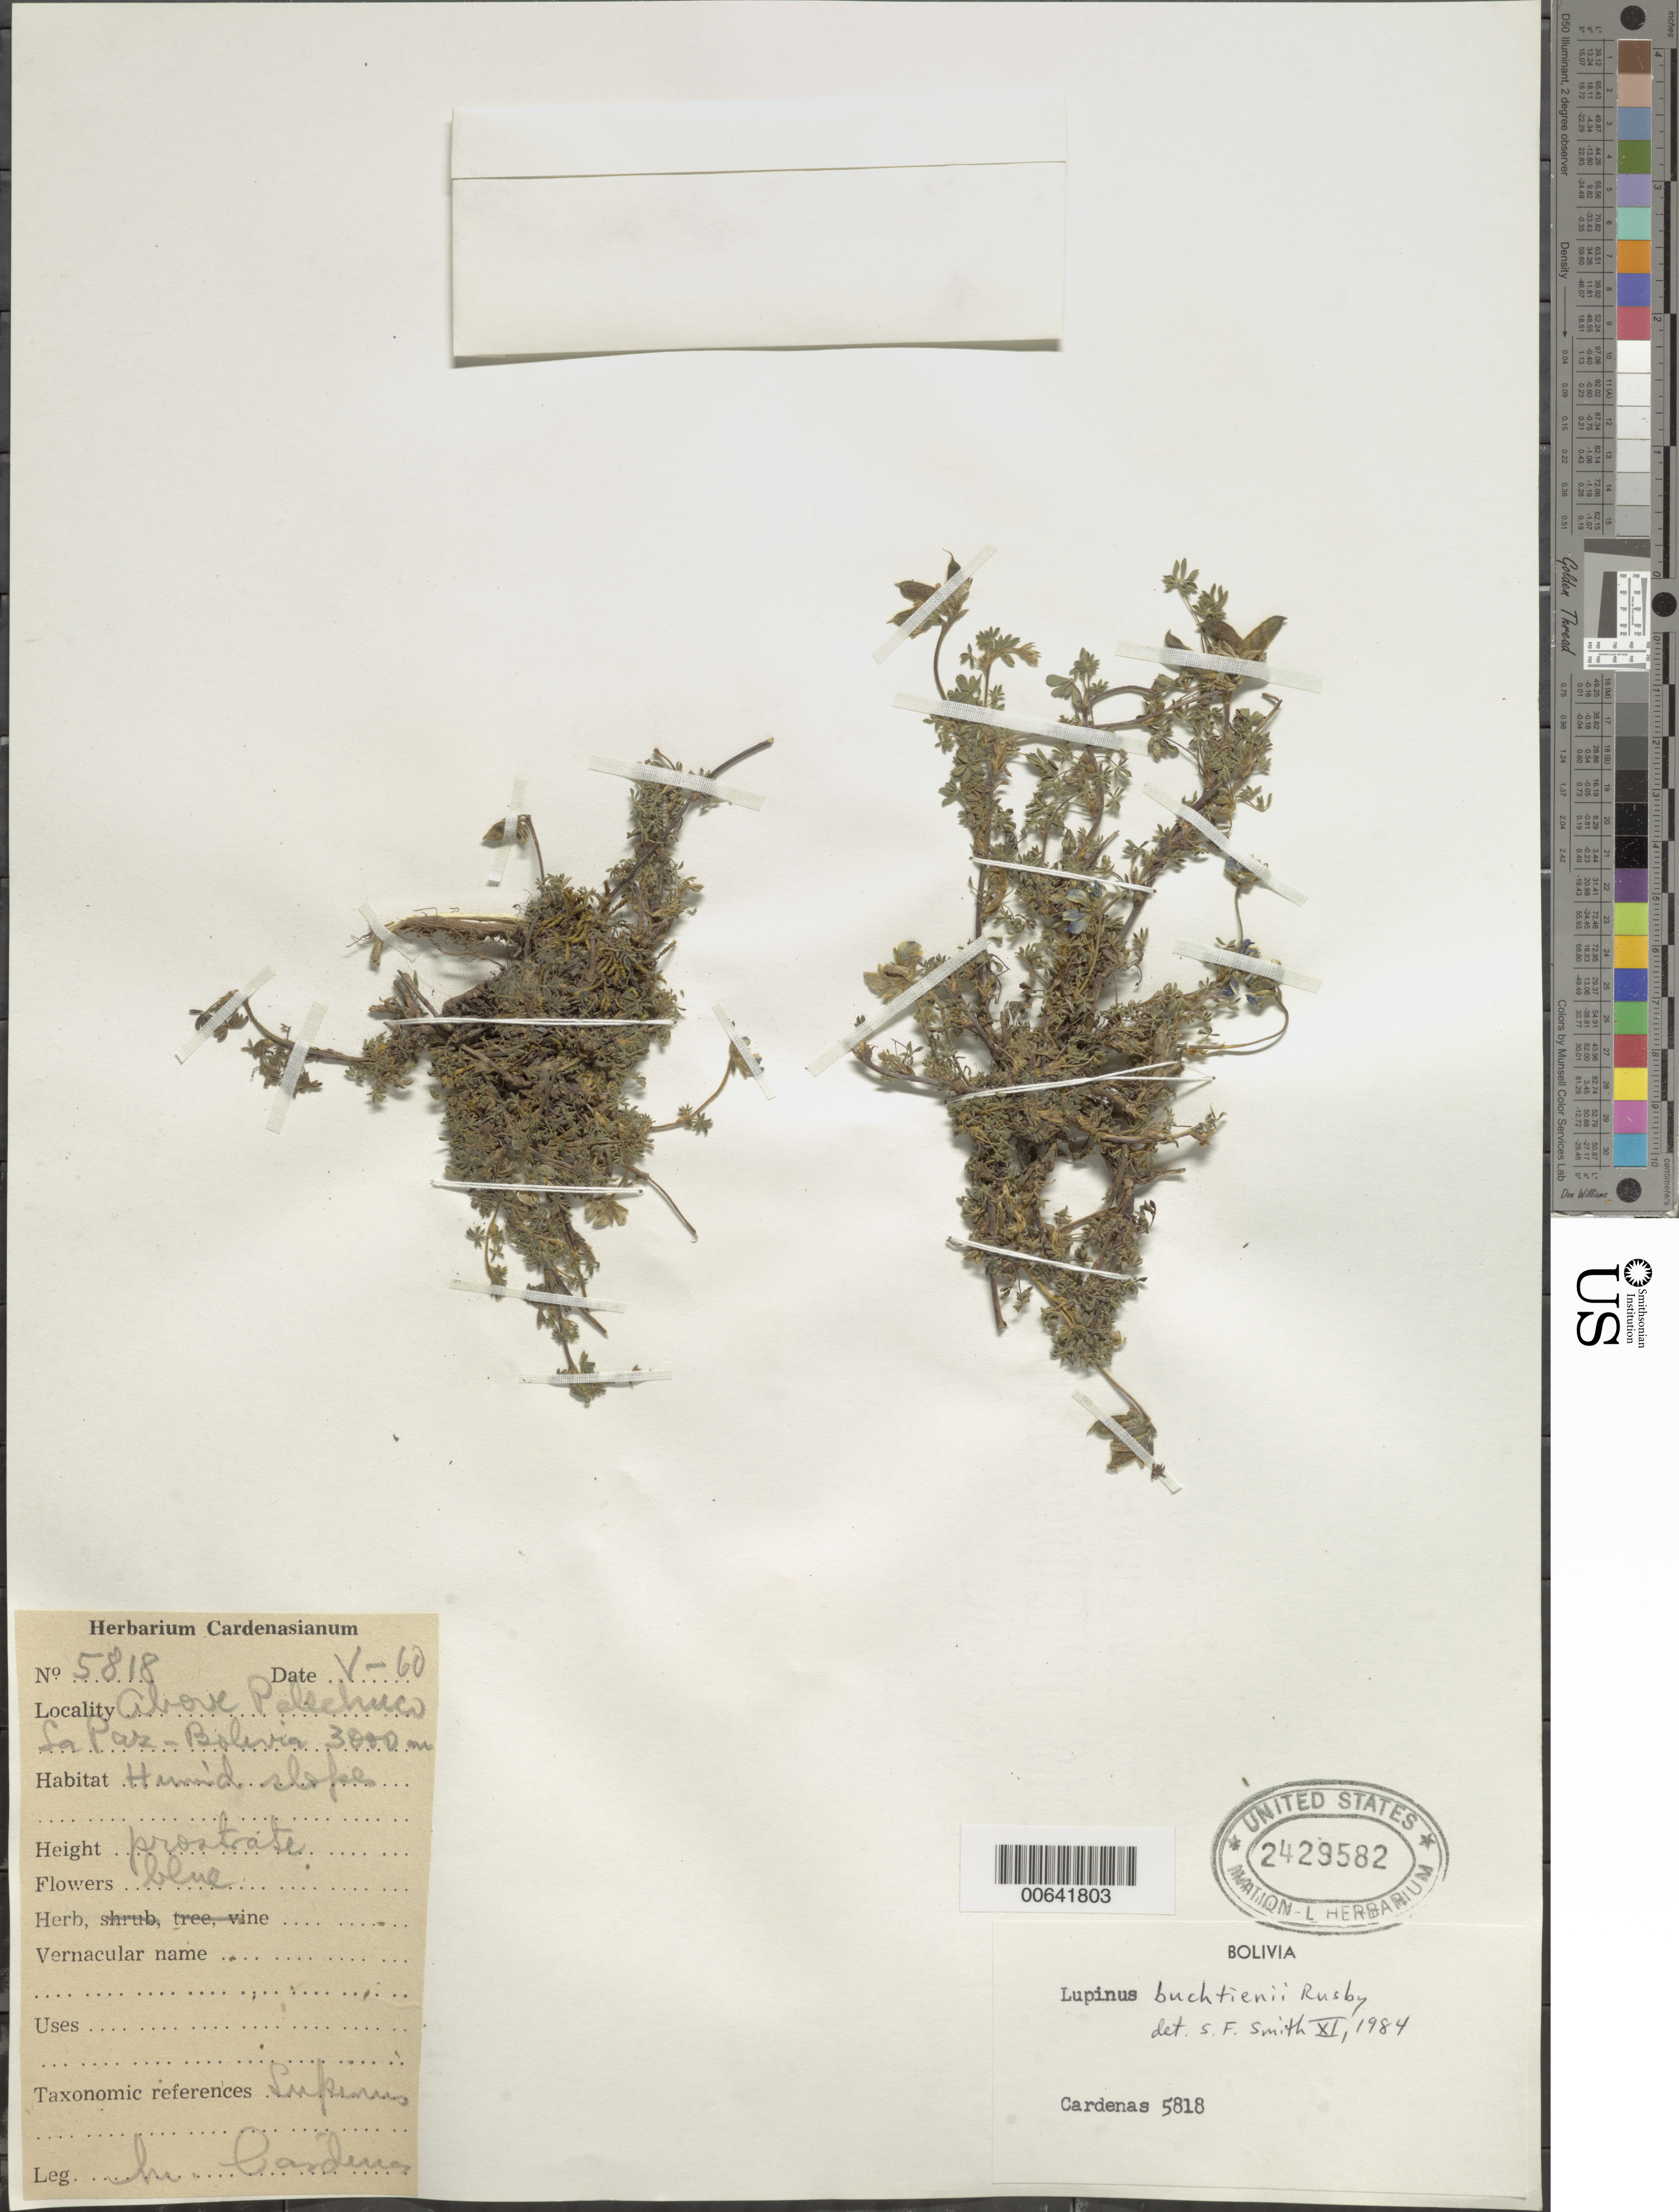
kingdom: Plantae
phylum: Tracheophyta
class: Magnoliopsida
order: Fabales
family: Fabaceae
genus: Lupinus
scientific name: Lupinus buchtienii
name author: Rusby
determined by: Smith, Stephen F., (US), NMNH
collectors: M. Cárdenas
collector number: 5818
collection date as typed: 01 May 1960 or 05 Jan 1960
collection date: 1960-01-05 or 1960-05-01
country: Bolivia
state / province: La Paz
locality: Abajo de Pelechuco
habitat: Ladera humeda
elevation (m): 3000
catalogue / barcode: US 2429582